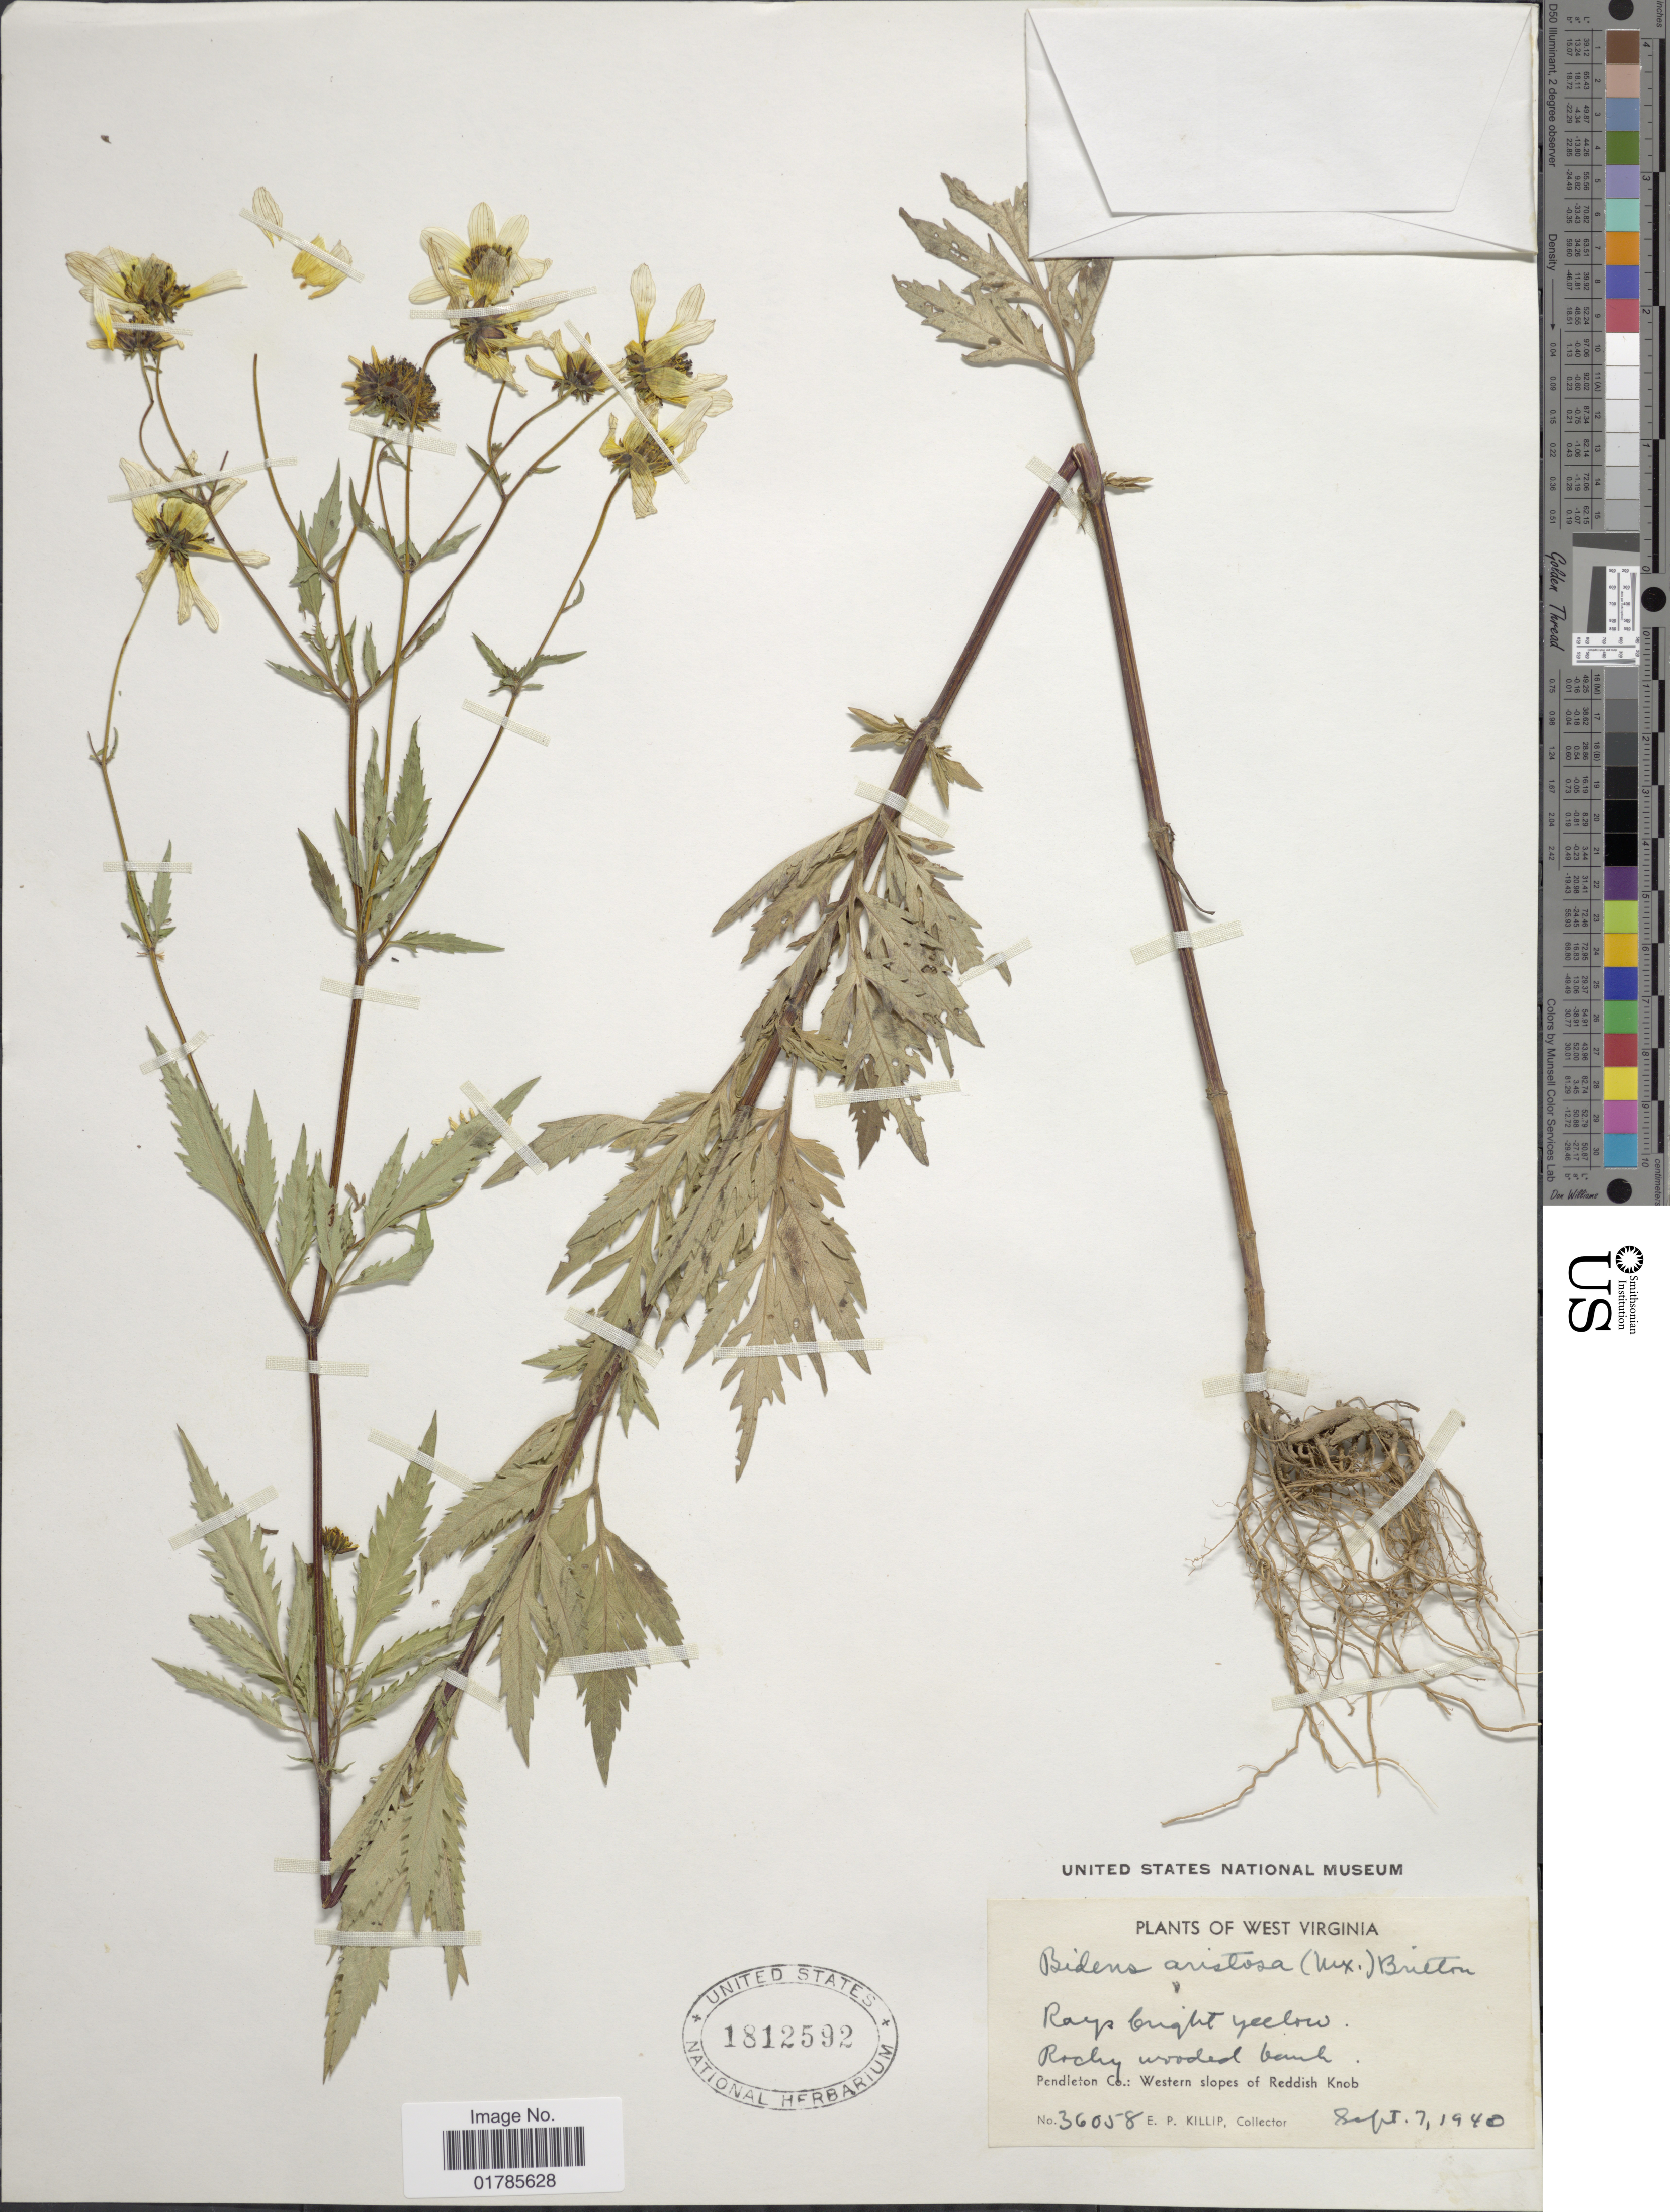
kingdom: Plantae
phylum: Tracheophyta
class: Magnoliopsida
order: Asterales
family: Asteraceae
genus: Bidens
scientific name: Bidens aristosa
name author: (Michx.) Britton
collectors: E. P. Killip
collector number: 36058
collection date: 1940-09-07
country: United States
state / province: West Virginia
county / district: Pendleton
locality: Pendleton Co.: Western slopes of Reddish Knob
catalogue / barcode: US 1812592